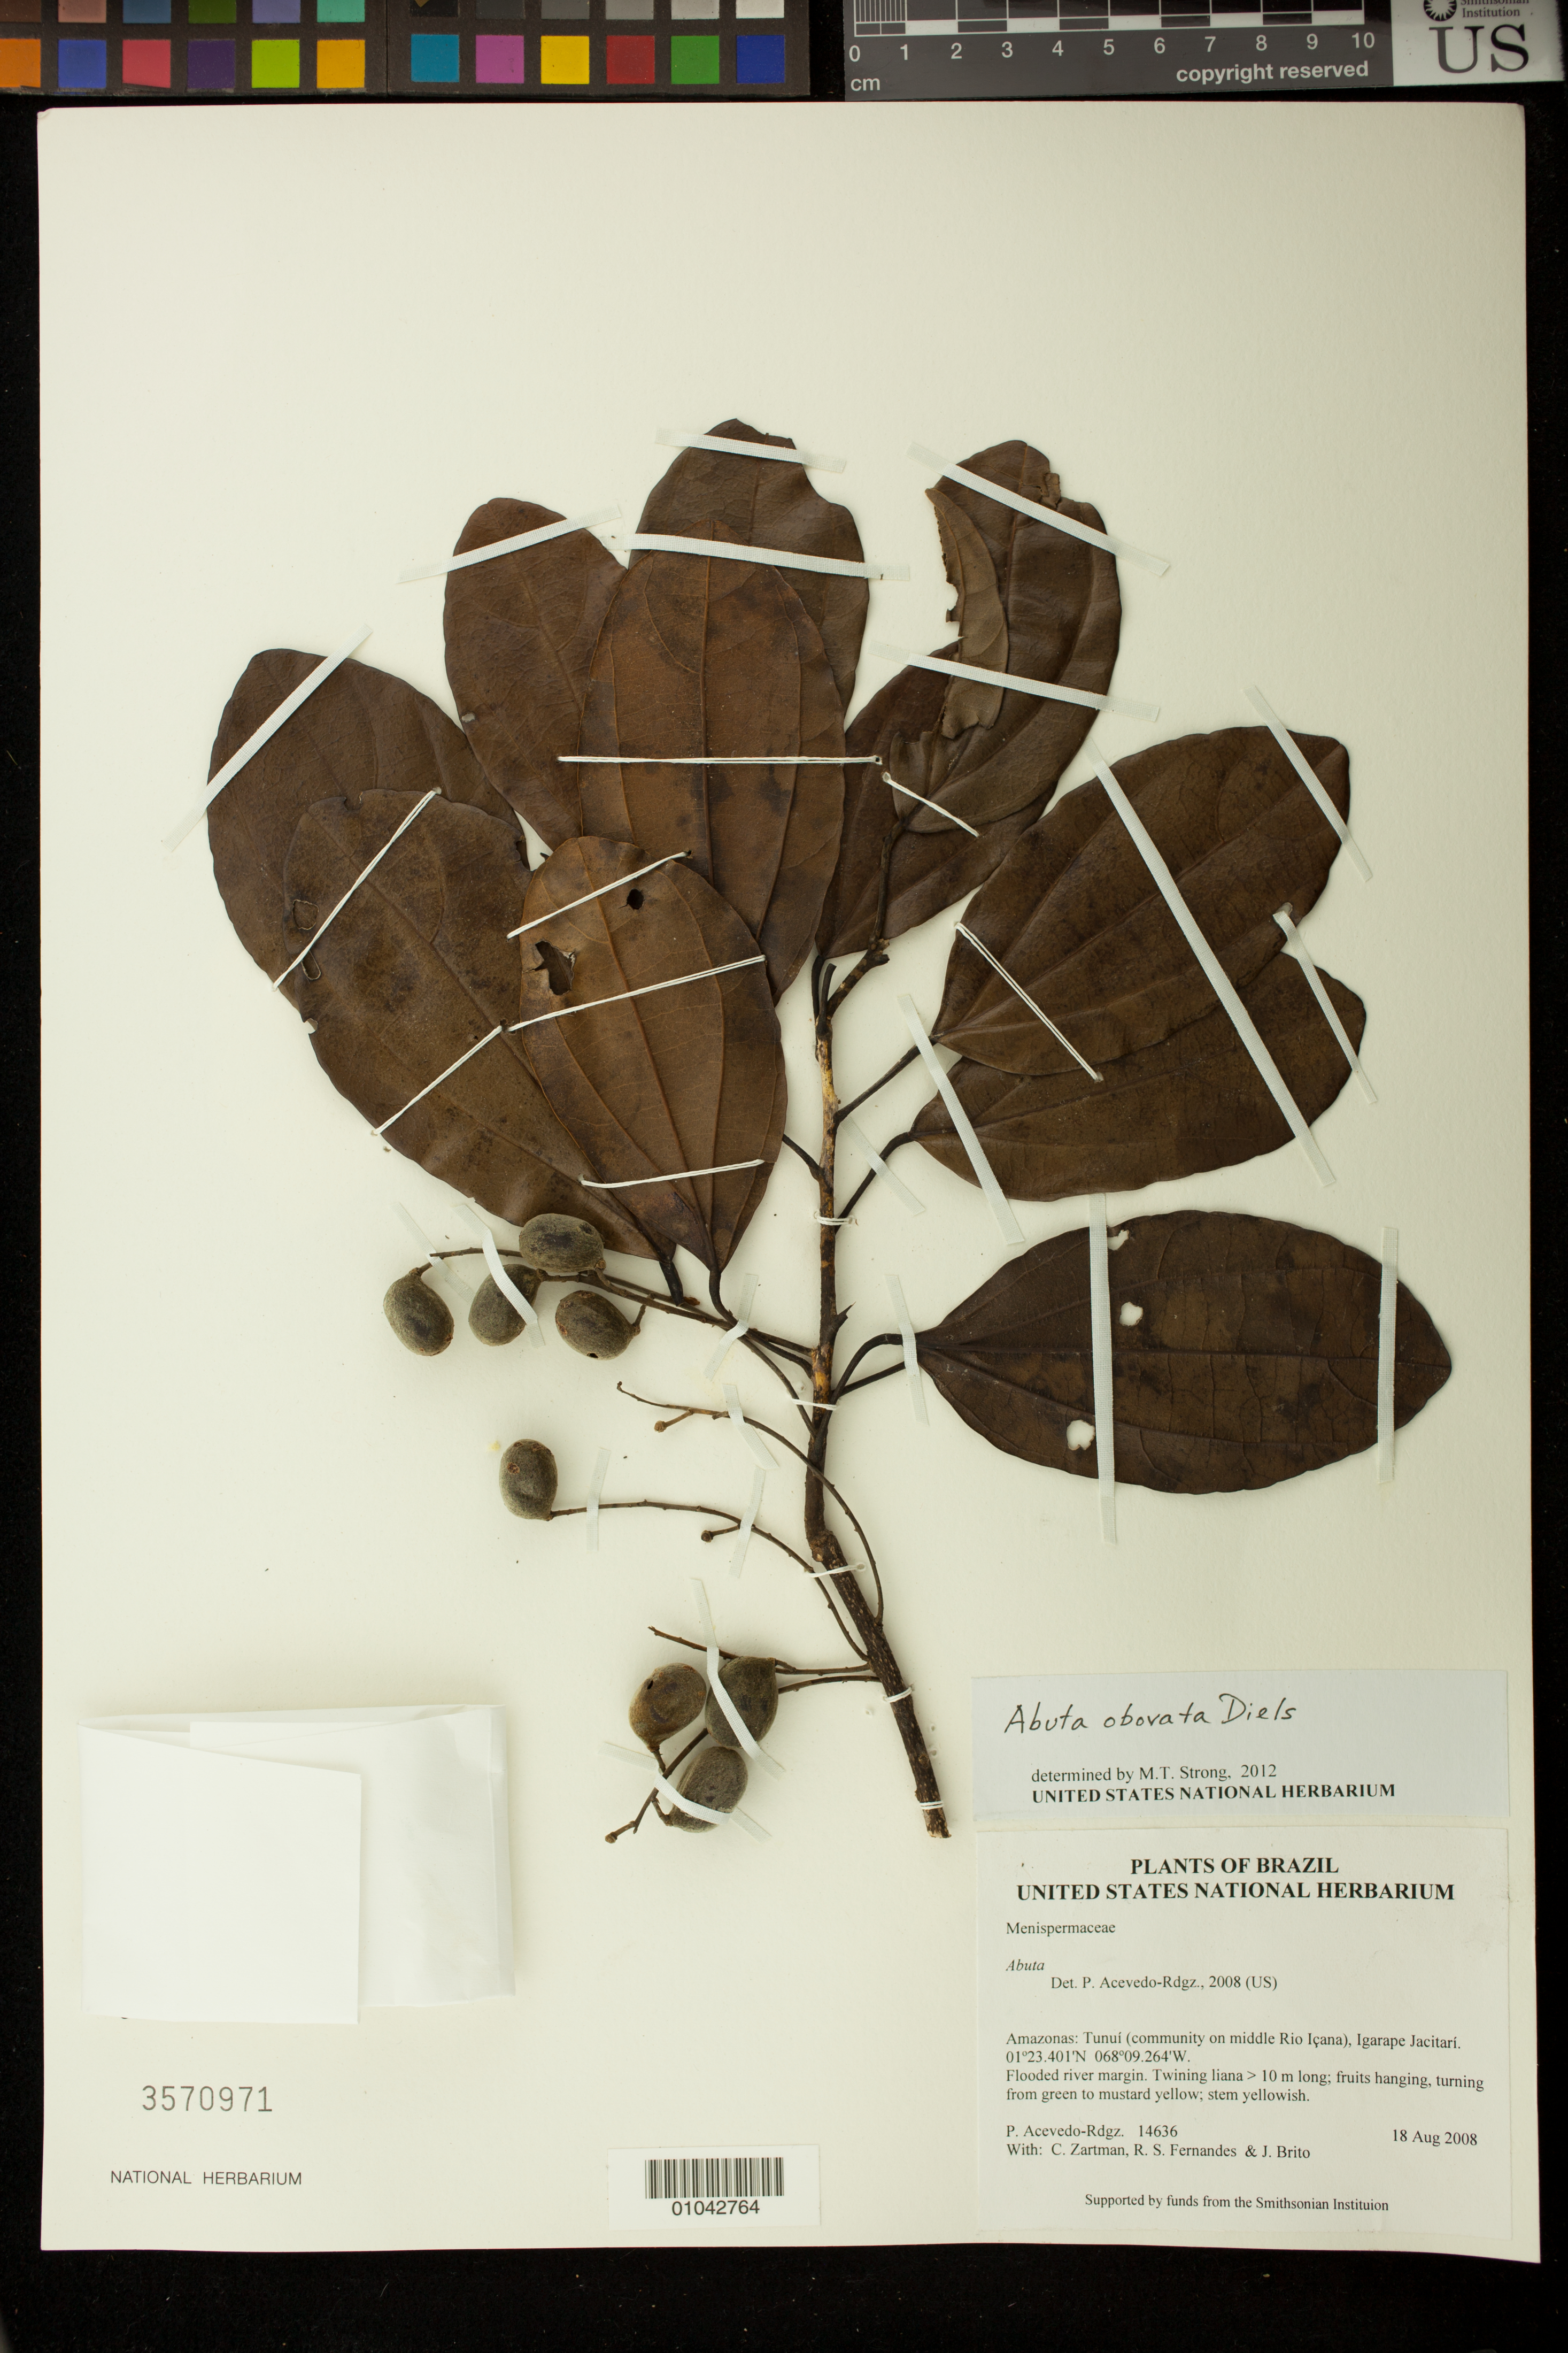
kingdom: Plantae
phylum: Tracheophyta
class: Magnoliopsida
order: Ranunculales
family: Menispermaceae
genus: Abuta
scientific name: Abuta obovata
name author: Diels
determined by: Strong, M. T., (US), Smithsonian Institution - National Museum of Natural History (UNITED STATES)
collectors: P. Acevedo-Rodr., C. Zartman, R. Fernandes & J. Brito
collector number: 14636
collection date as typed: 18 Aug 2008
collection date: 2008-08-18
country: Brazil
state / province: Amazonas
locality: Amazonas: Tunuí (community on middle Rio Içana), Igarape Jacitarí.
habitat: Flooded river margin.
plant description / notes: NY, K, MO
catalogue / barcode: US 3570971